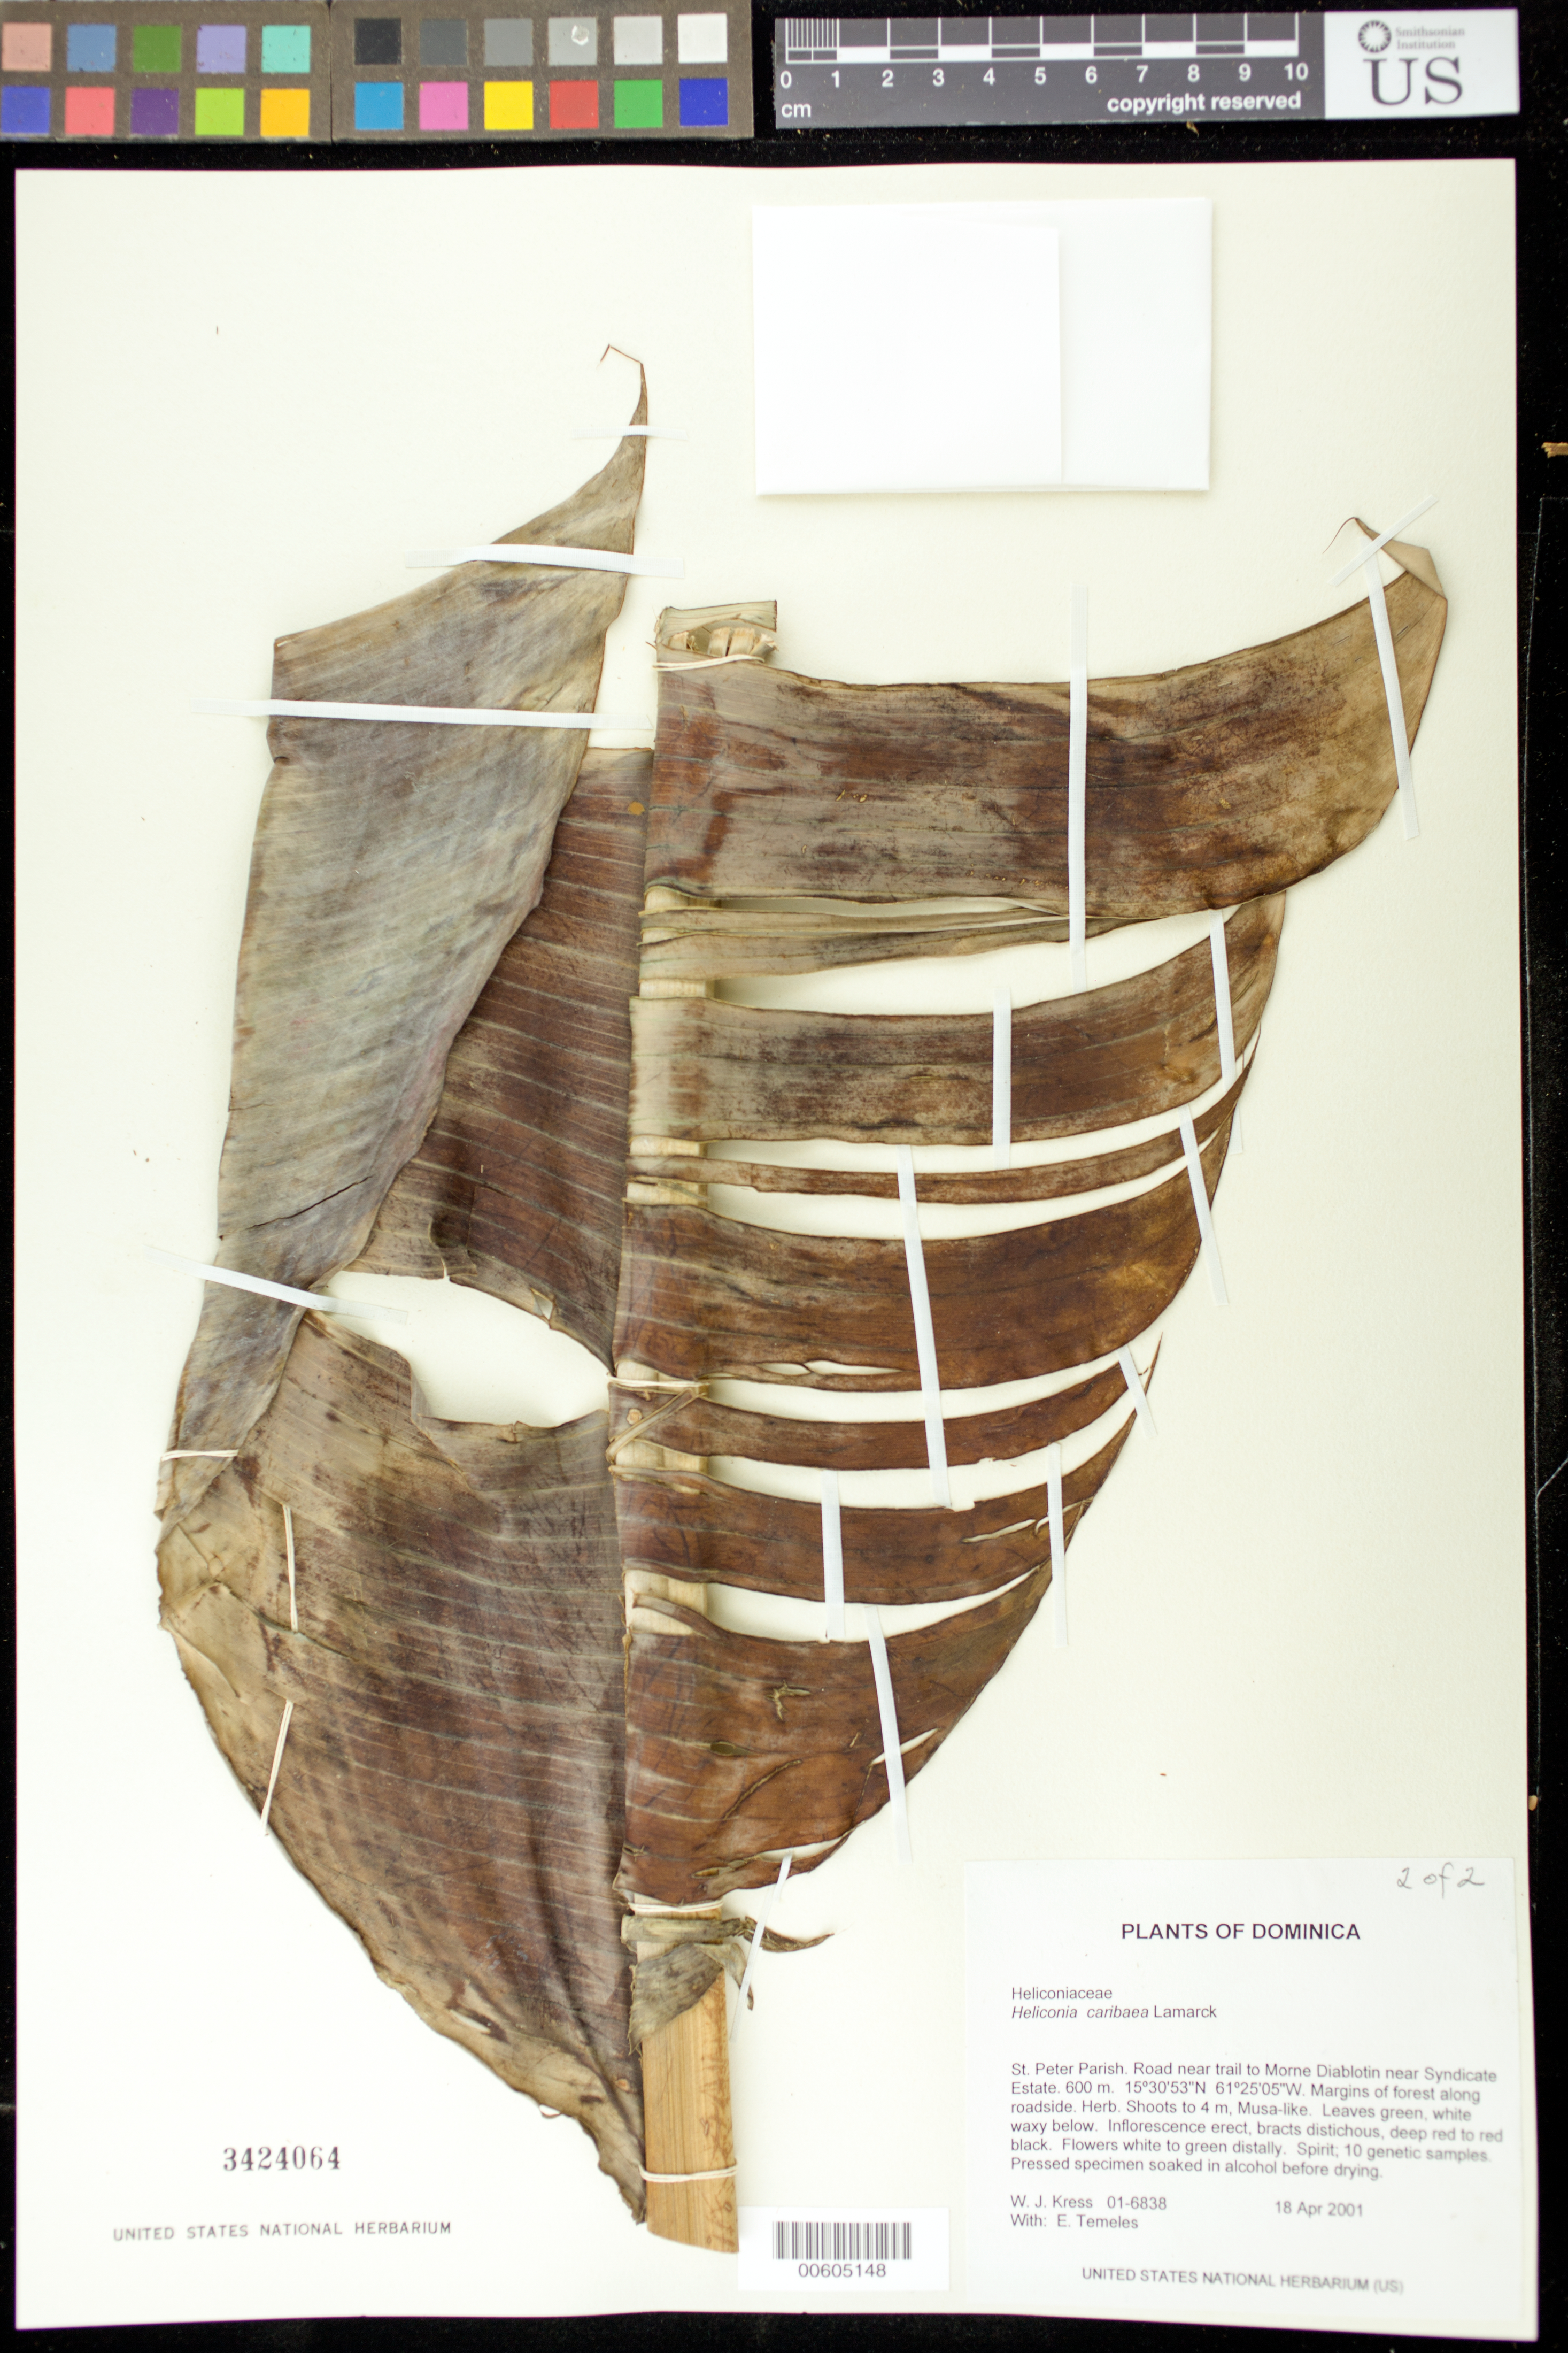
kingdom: Plantae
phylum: Tracheophyta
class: Liliopsida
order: Zingiberales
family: Heliconiaceae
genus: Heliconia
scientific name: Heliconia caribaea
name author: Lam.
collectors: W. J. Kress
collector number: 01-6838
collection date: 2001-04-18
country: Dominica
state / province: St. Peter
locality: Road near trail to Morne Diablotin near Syndicate Estate.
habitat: Margins of forest along roadside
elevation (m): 600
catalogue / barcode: US 3424064